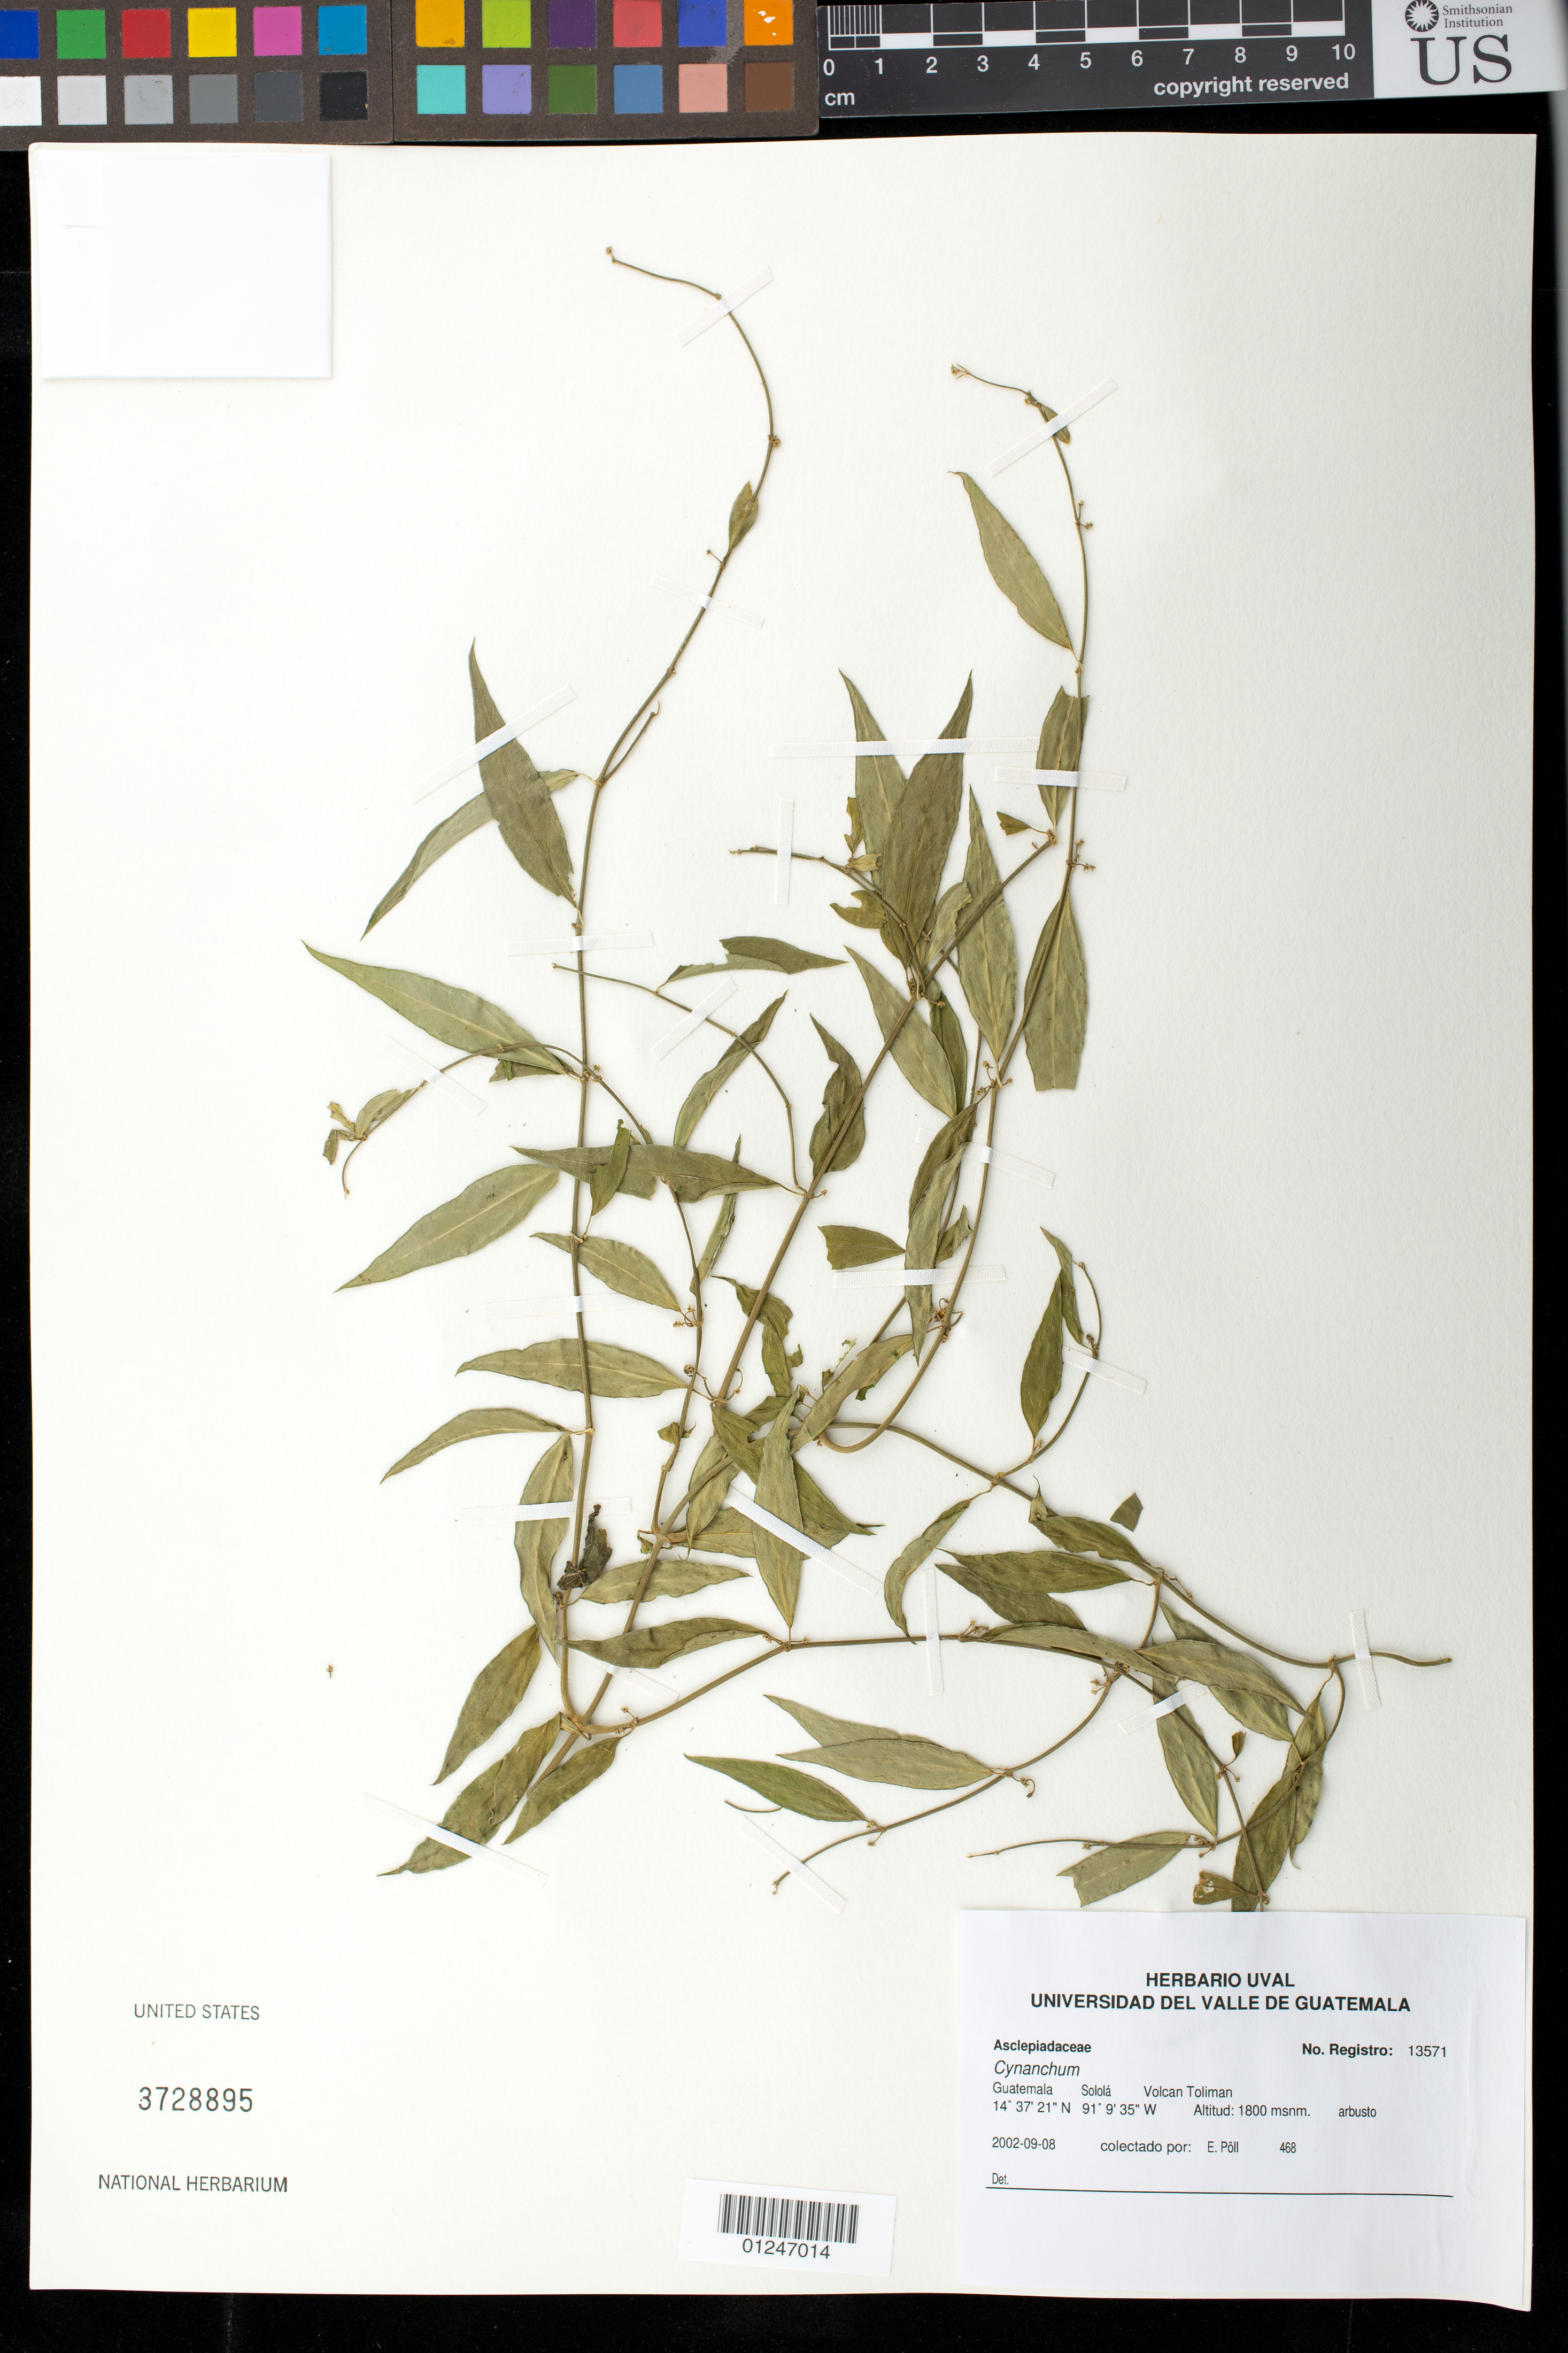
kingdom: Plantae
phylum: Tracheophyta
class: Magnoliopsida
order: Gentianales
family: Apocynaceae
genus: Cynanchum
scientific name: Cynanchum sp.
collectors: E. Pöll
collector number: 468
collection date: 2002-09-08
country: Guatemala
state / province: Sololá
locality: Volcan Toliman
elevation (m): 1800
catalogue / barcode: US 3728895